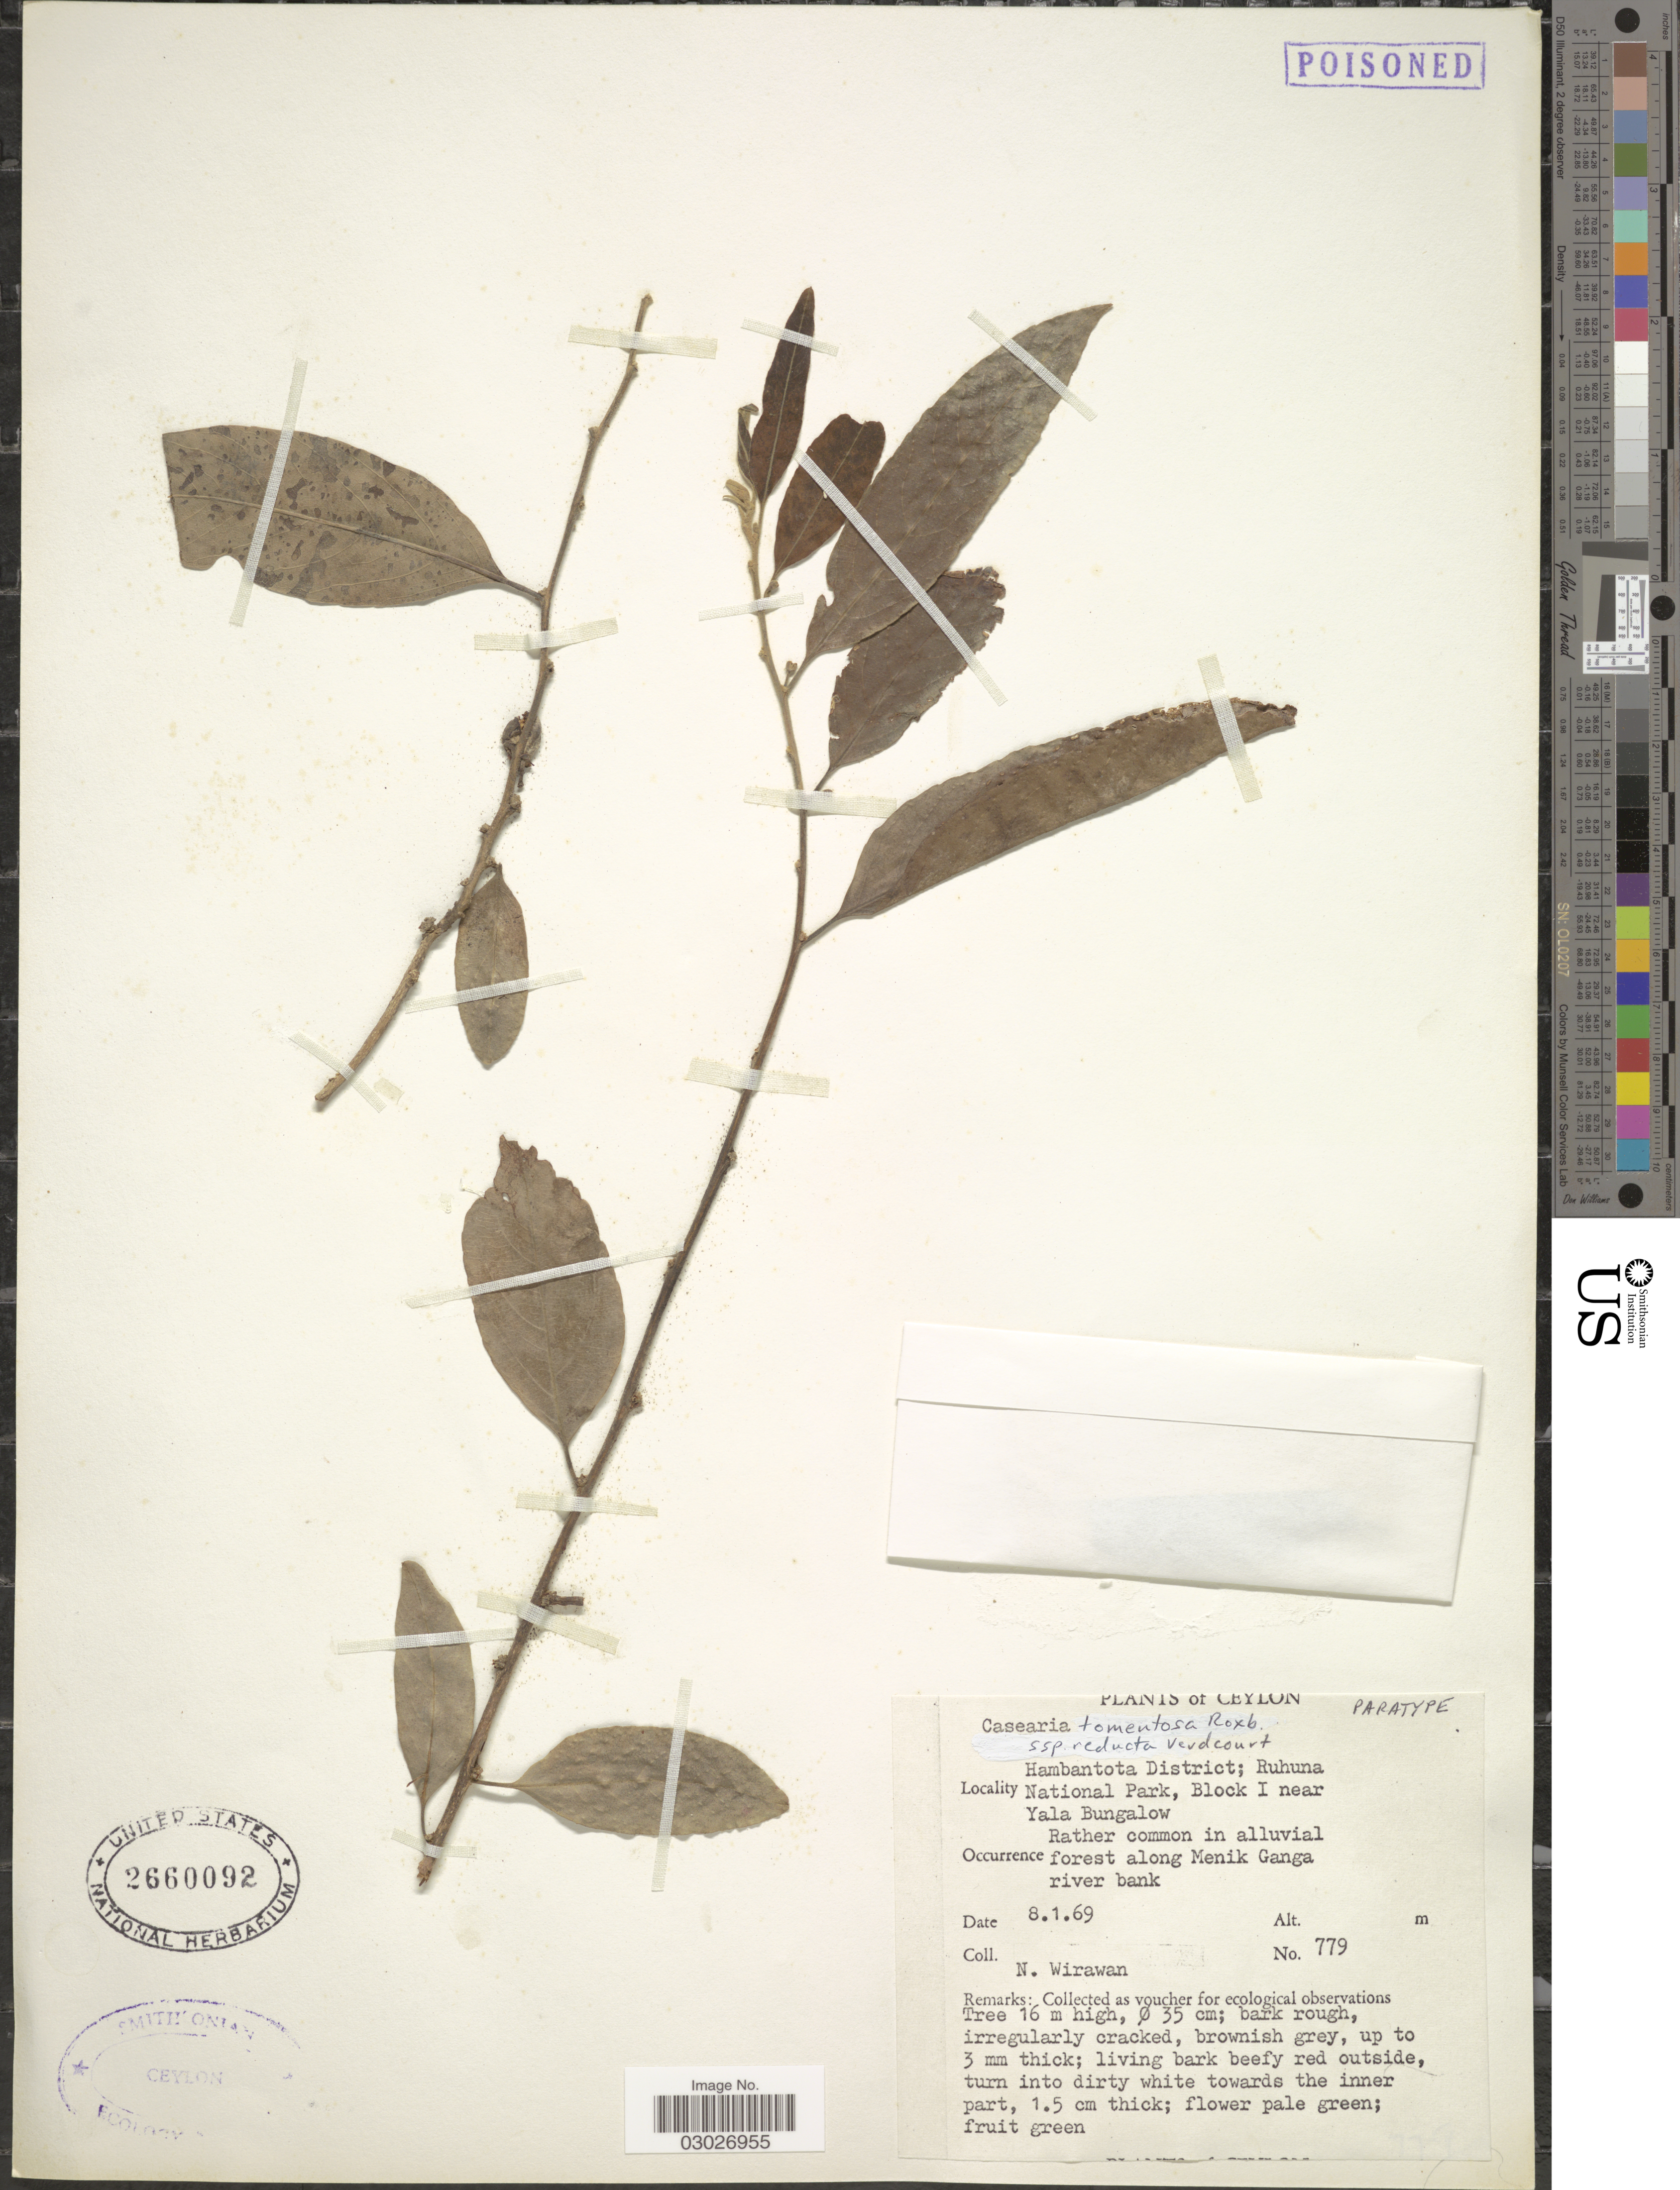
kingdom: Plantae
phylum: Tracheophyta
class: Magnoliopsida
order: Malpighiales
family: Salicaceae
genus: Casearia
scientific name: Casearia tomentosa subsp. reducta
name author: Verdc.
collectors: N. Wirawan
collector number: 779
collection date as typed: Transcribed d/m/y: 8/1/69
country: Sri Lanka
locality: Ceylon. Hambantota District; Ruhuna National Park, Block I near Yala Bungalow. Rather common in alluvial forest along Menik Ganga river bank.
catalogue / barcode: US 2660092